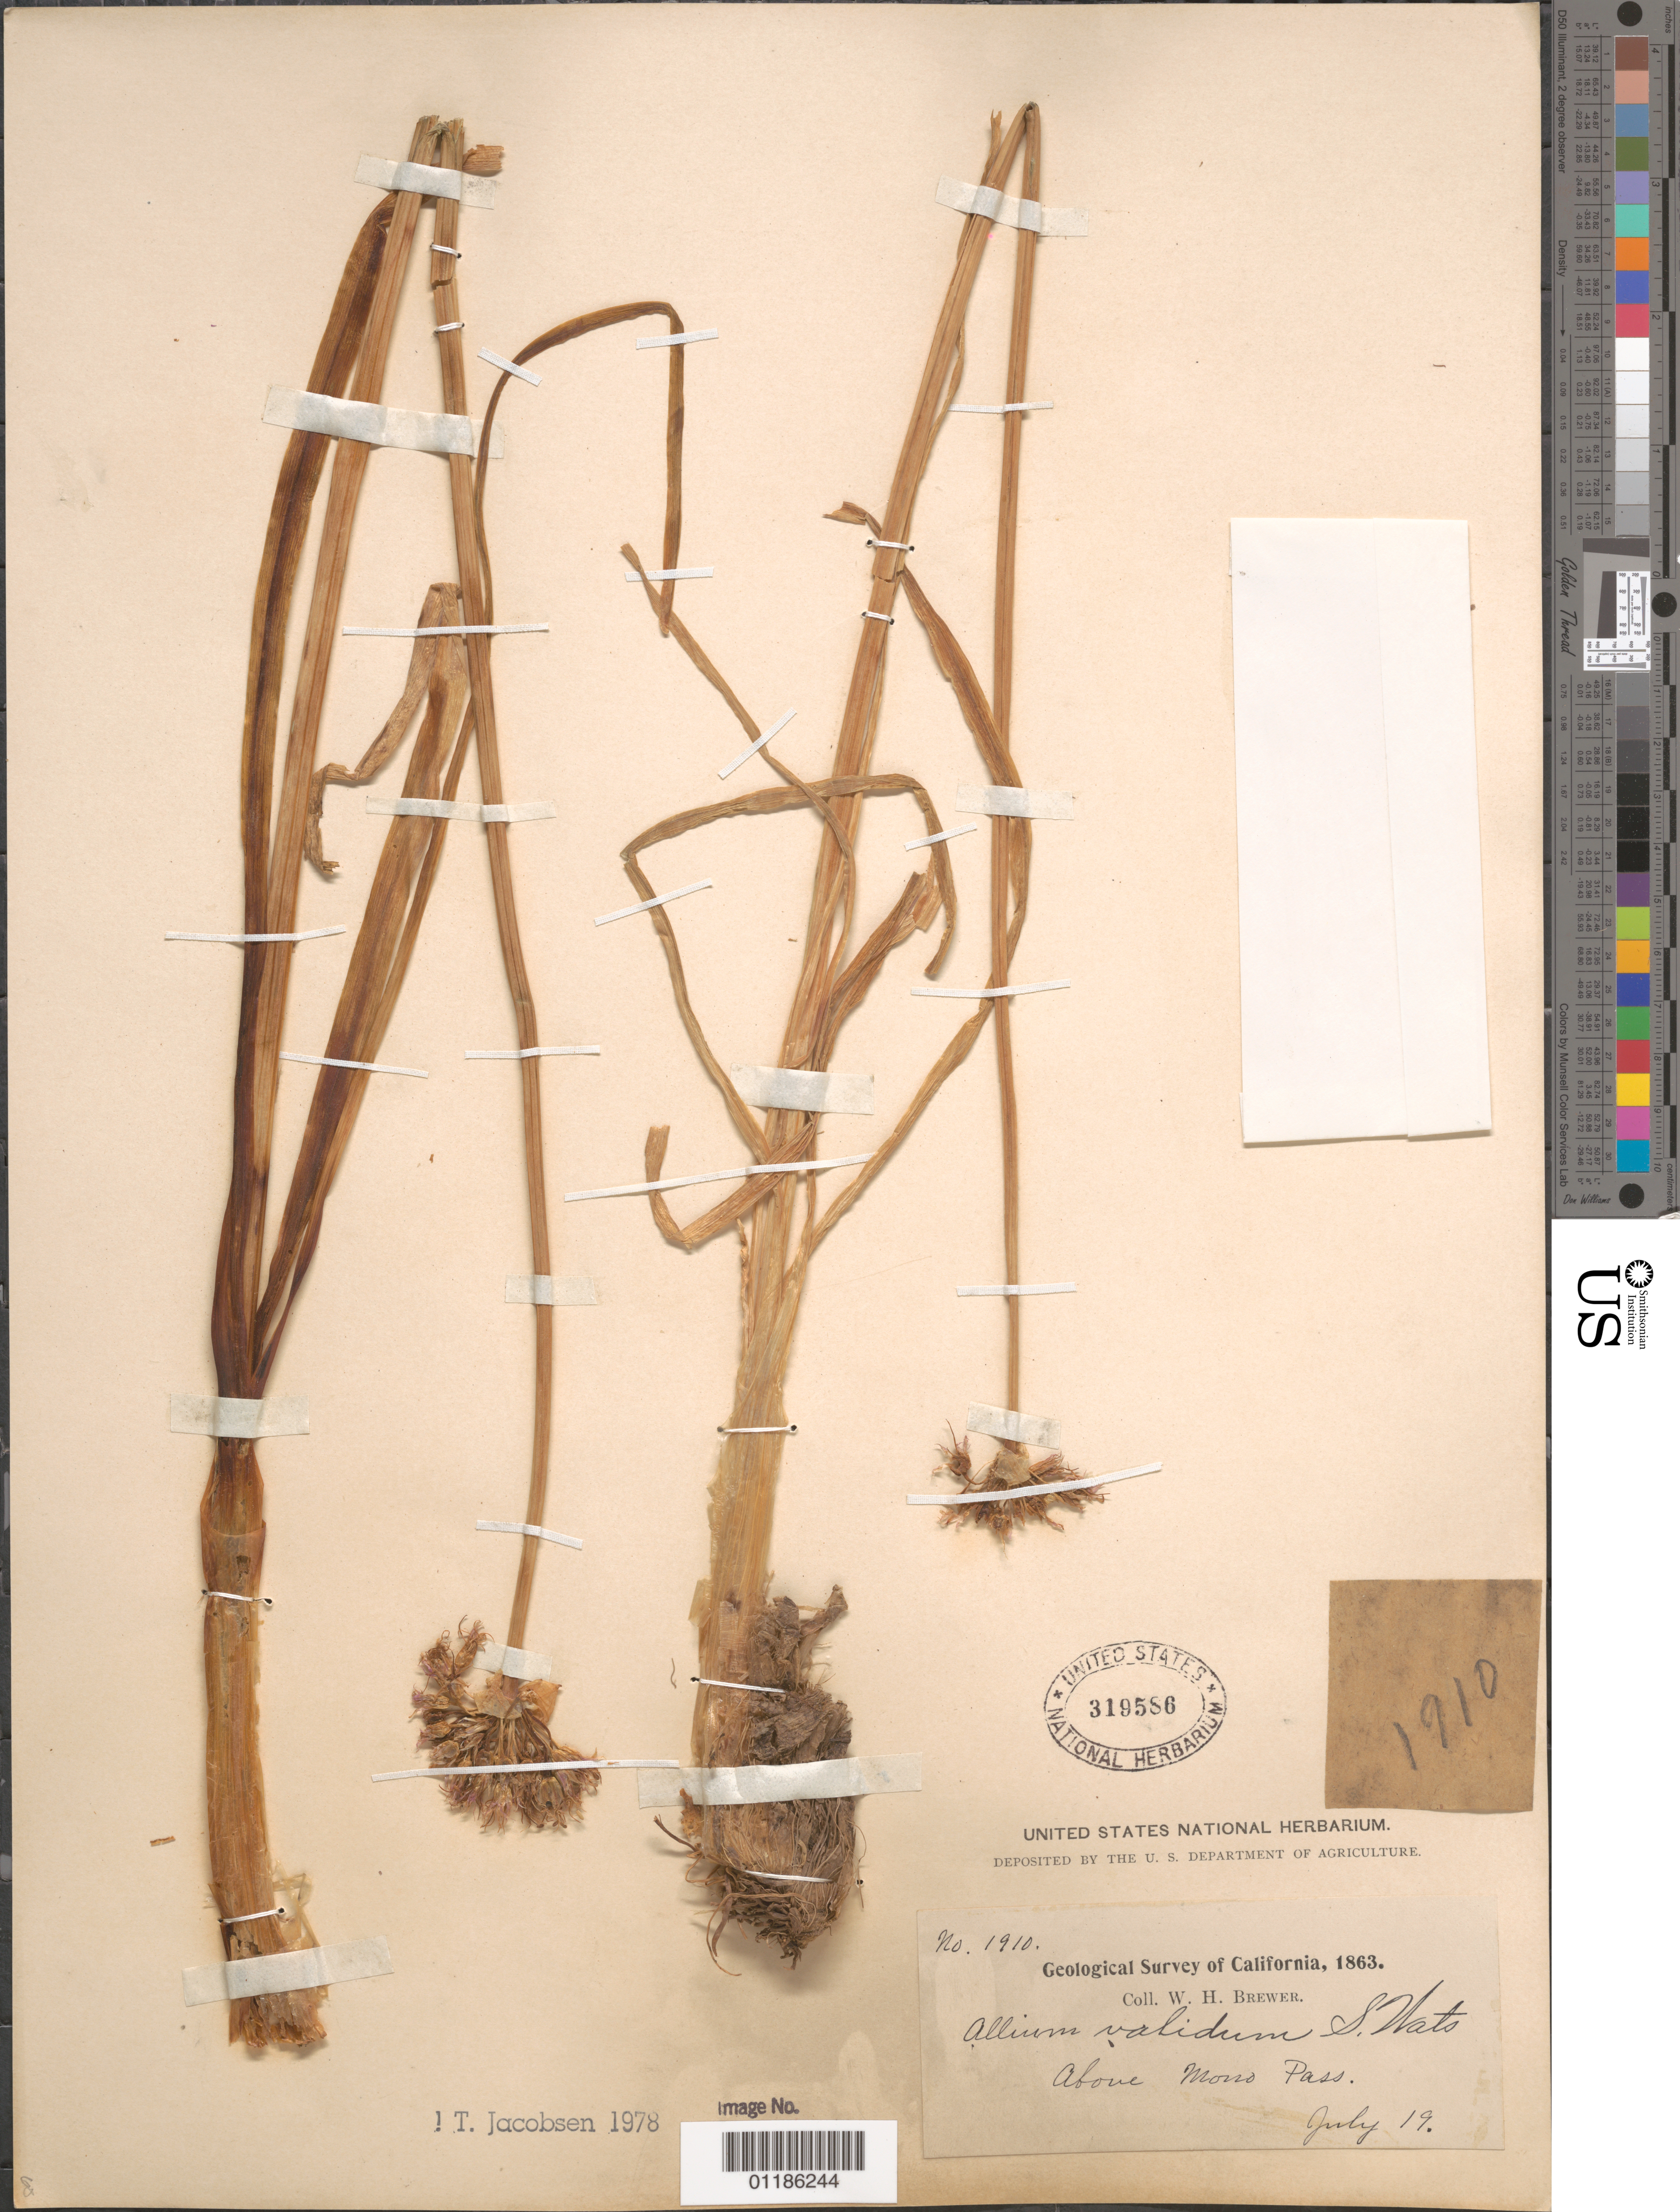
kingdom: Plantae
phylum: Tracheophyta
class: Liliopsida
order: Asparagales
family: Amaryllidaceae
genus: Allium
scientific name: Allium validum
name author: S. Watson in C. King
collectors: W. H. Brewer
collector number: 1910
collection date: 1863-07-19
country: United States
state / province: California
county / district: Mono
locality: Above Mono Pass.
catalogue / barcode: US 319586